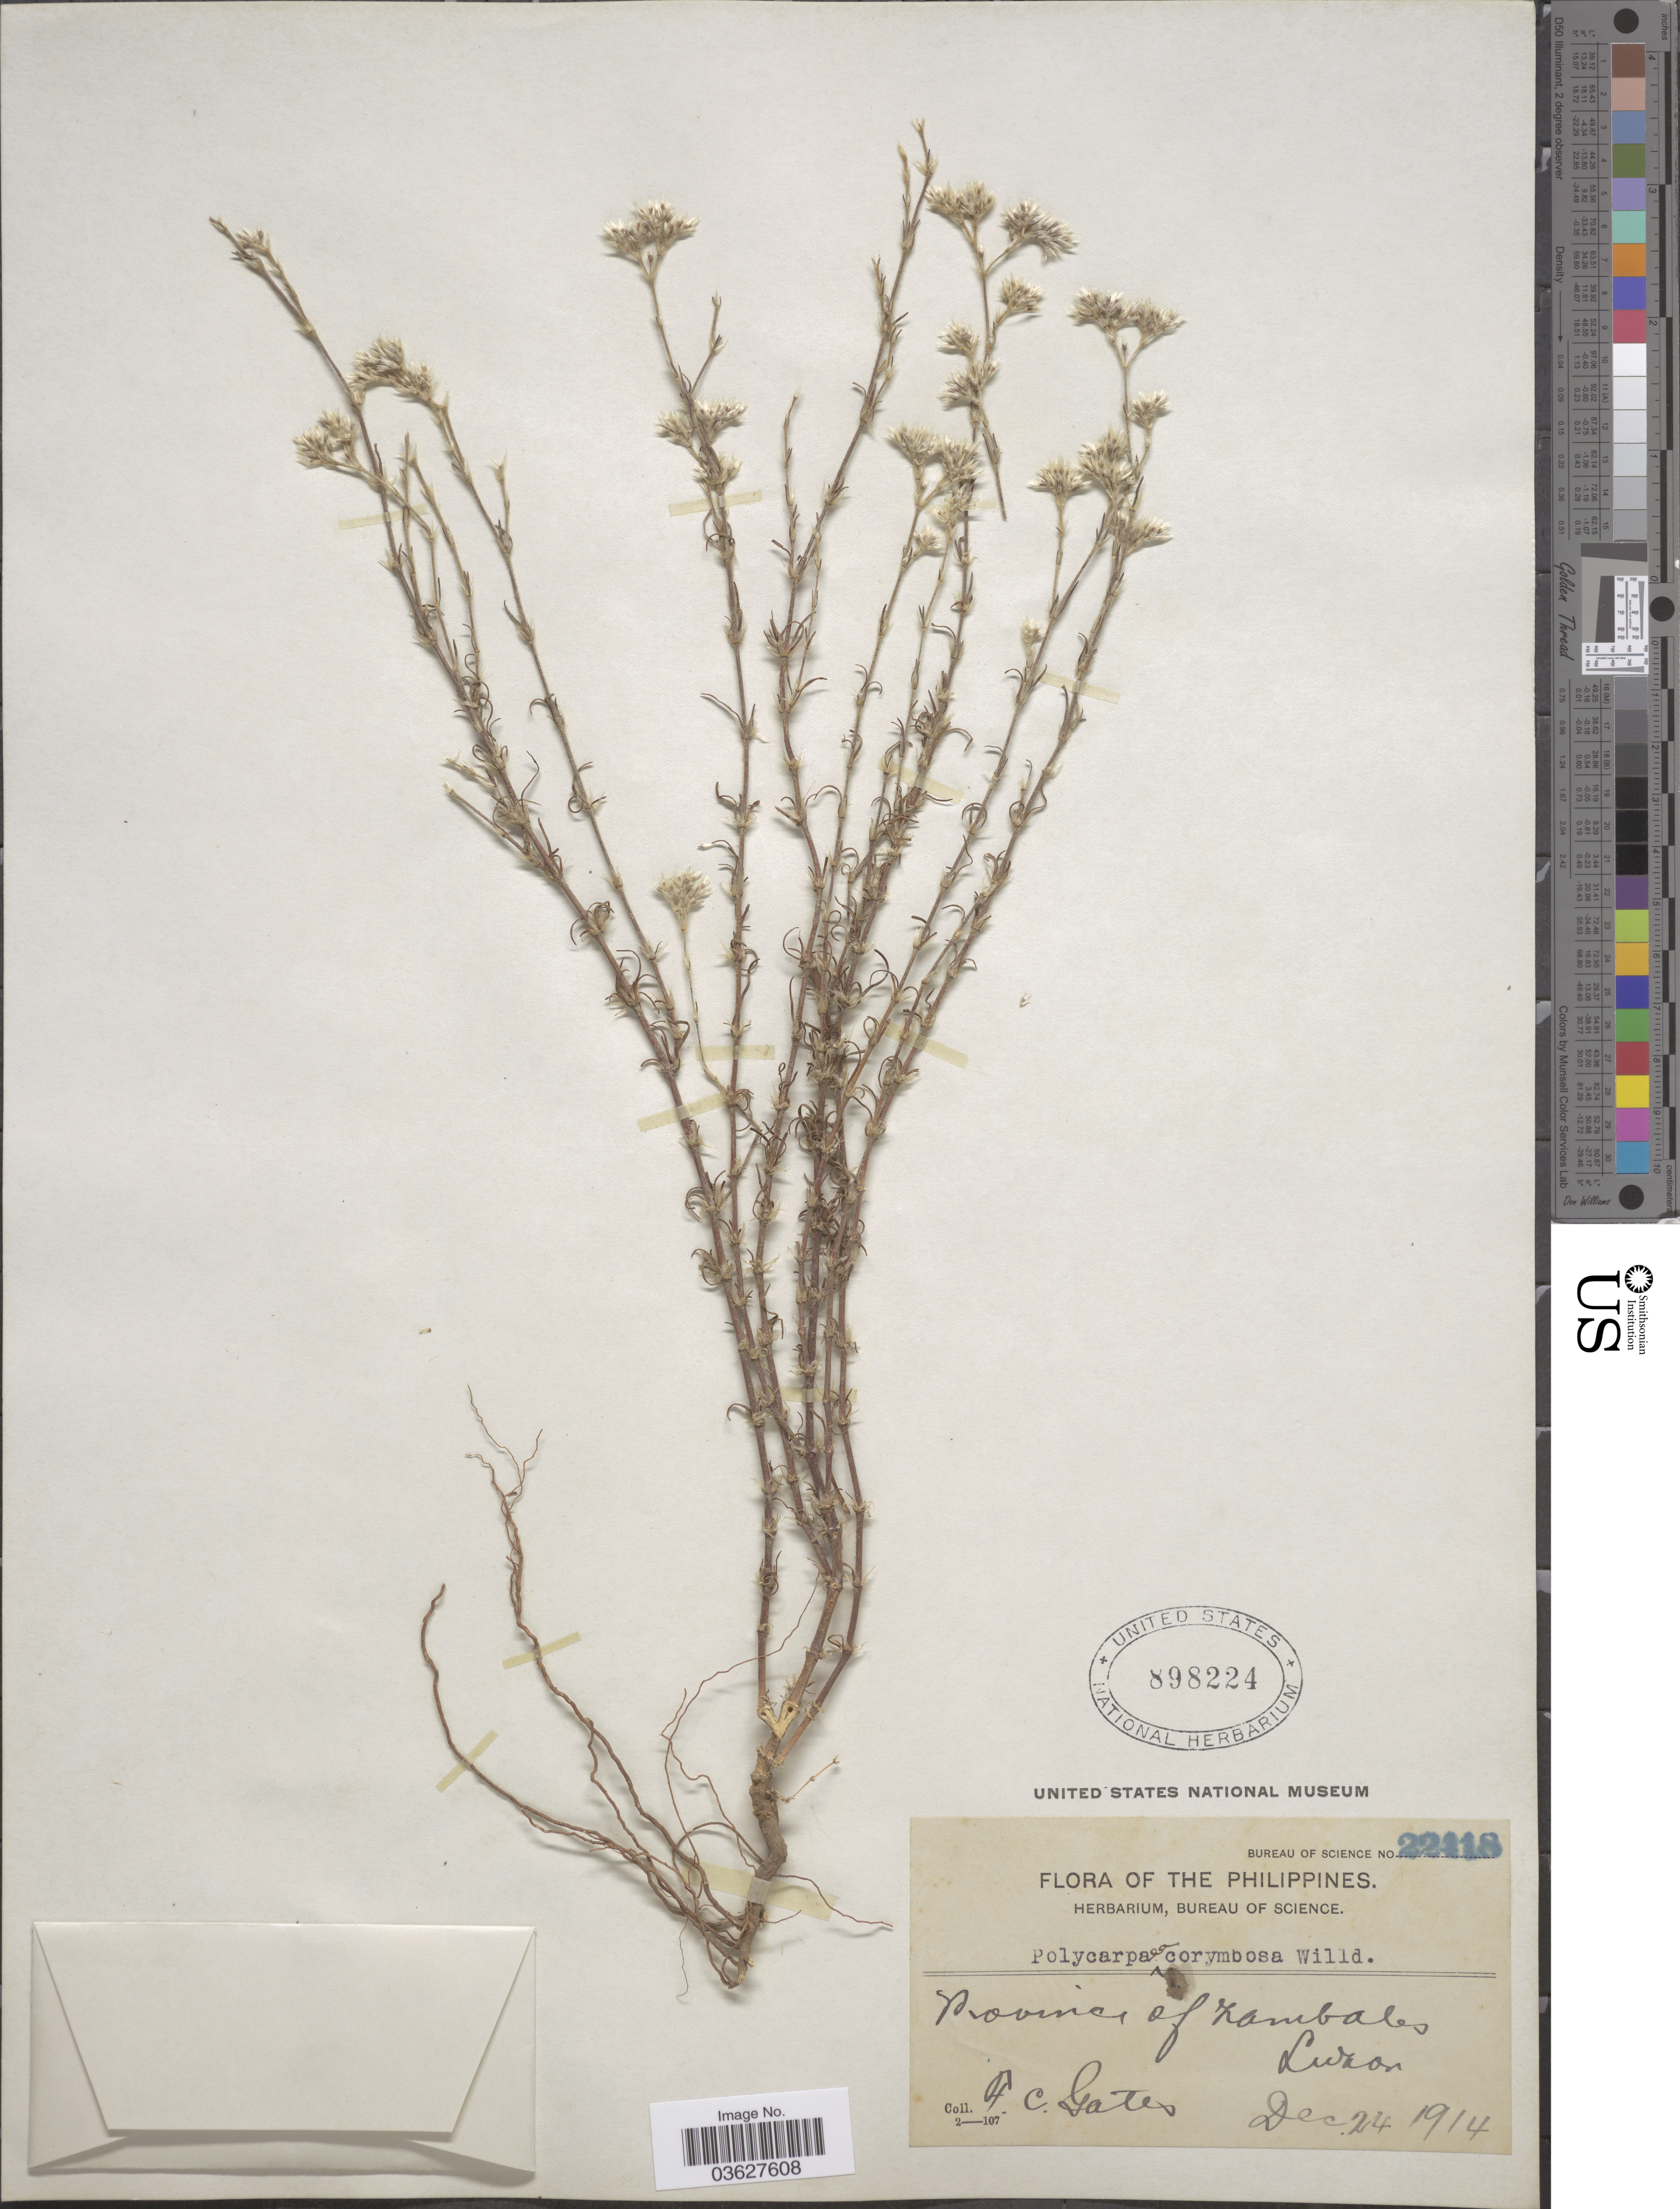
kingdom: Plantae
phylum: Tracheophyta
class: Magnoliopsida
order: Caryophyllales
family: Caryophyllaceae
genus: Polycarpaea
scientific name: Polycarpaea corymbosa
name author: (L.) Lam.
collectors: F. C. Gates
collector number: Bureau of Science 22418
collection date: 1914-12-24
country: Philippines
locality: Province of Zambales, Luzon.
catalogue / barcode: US 898224